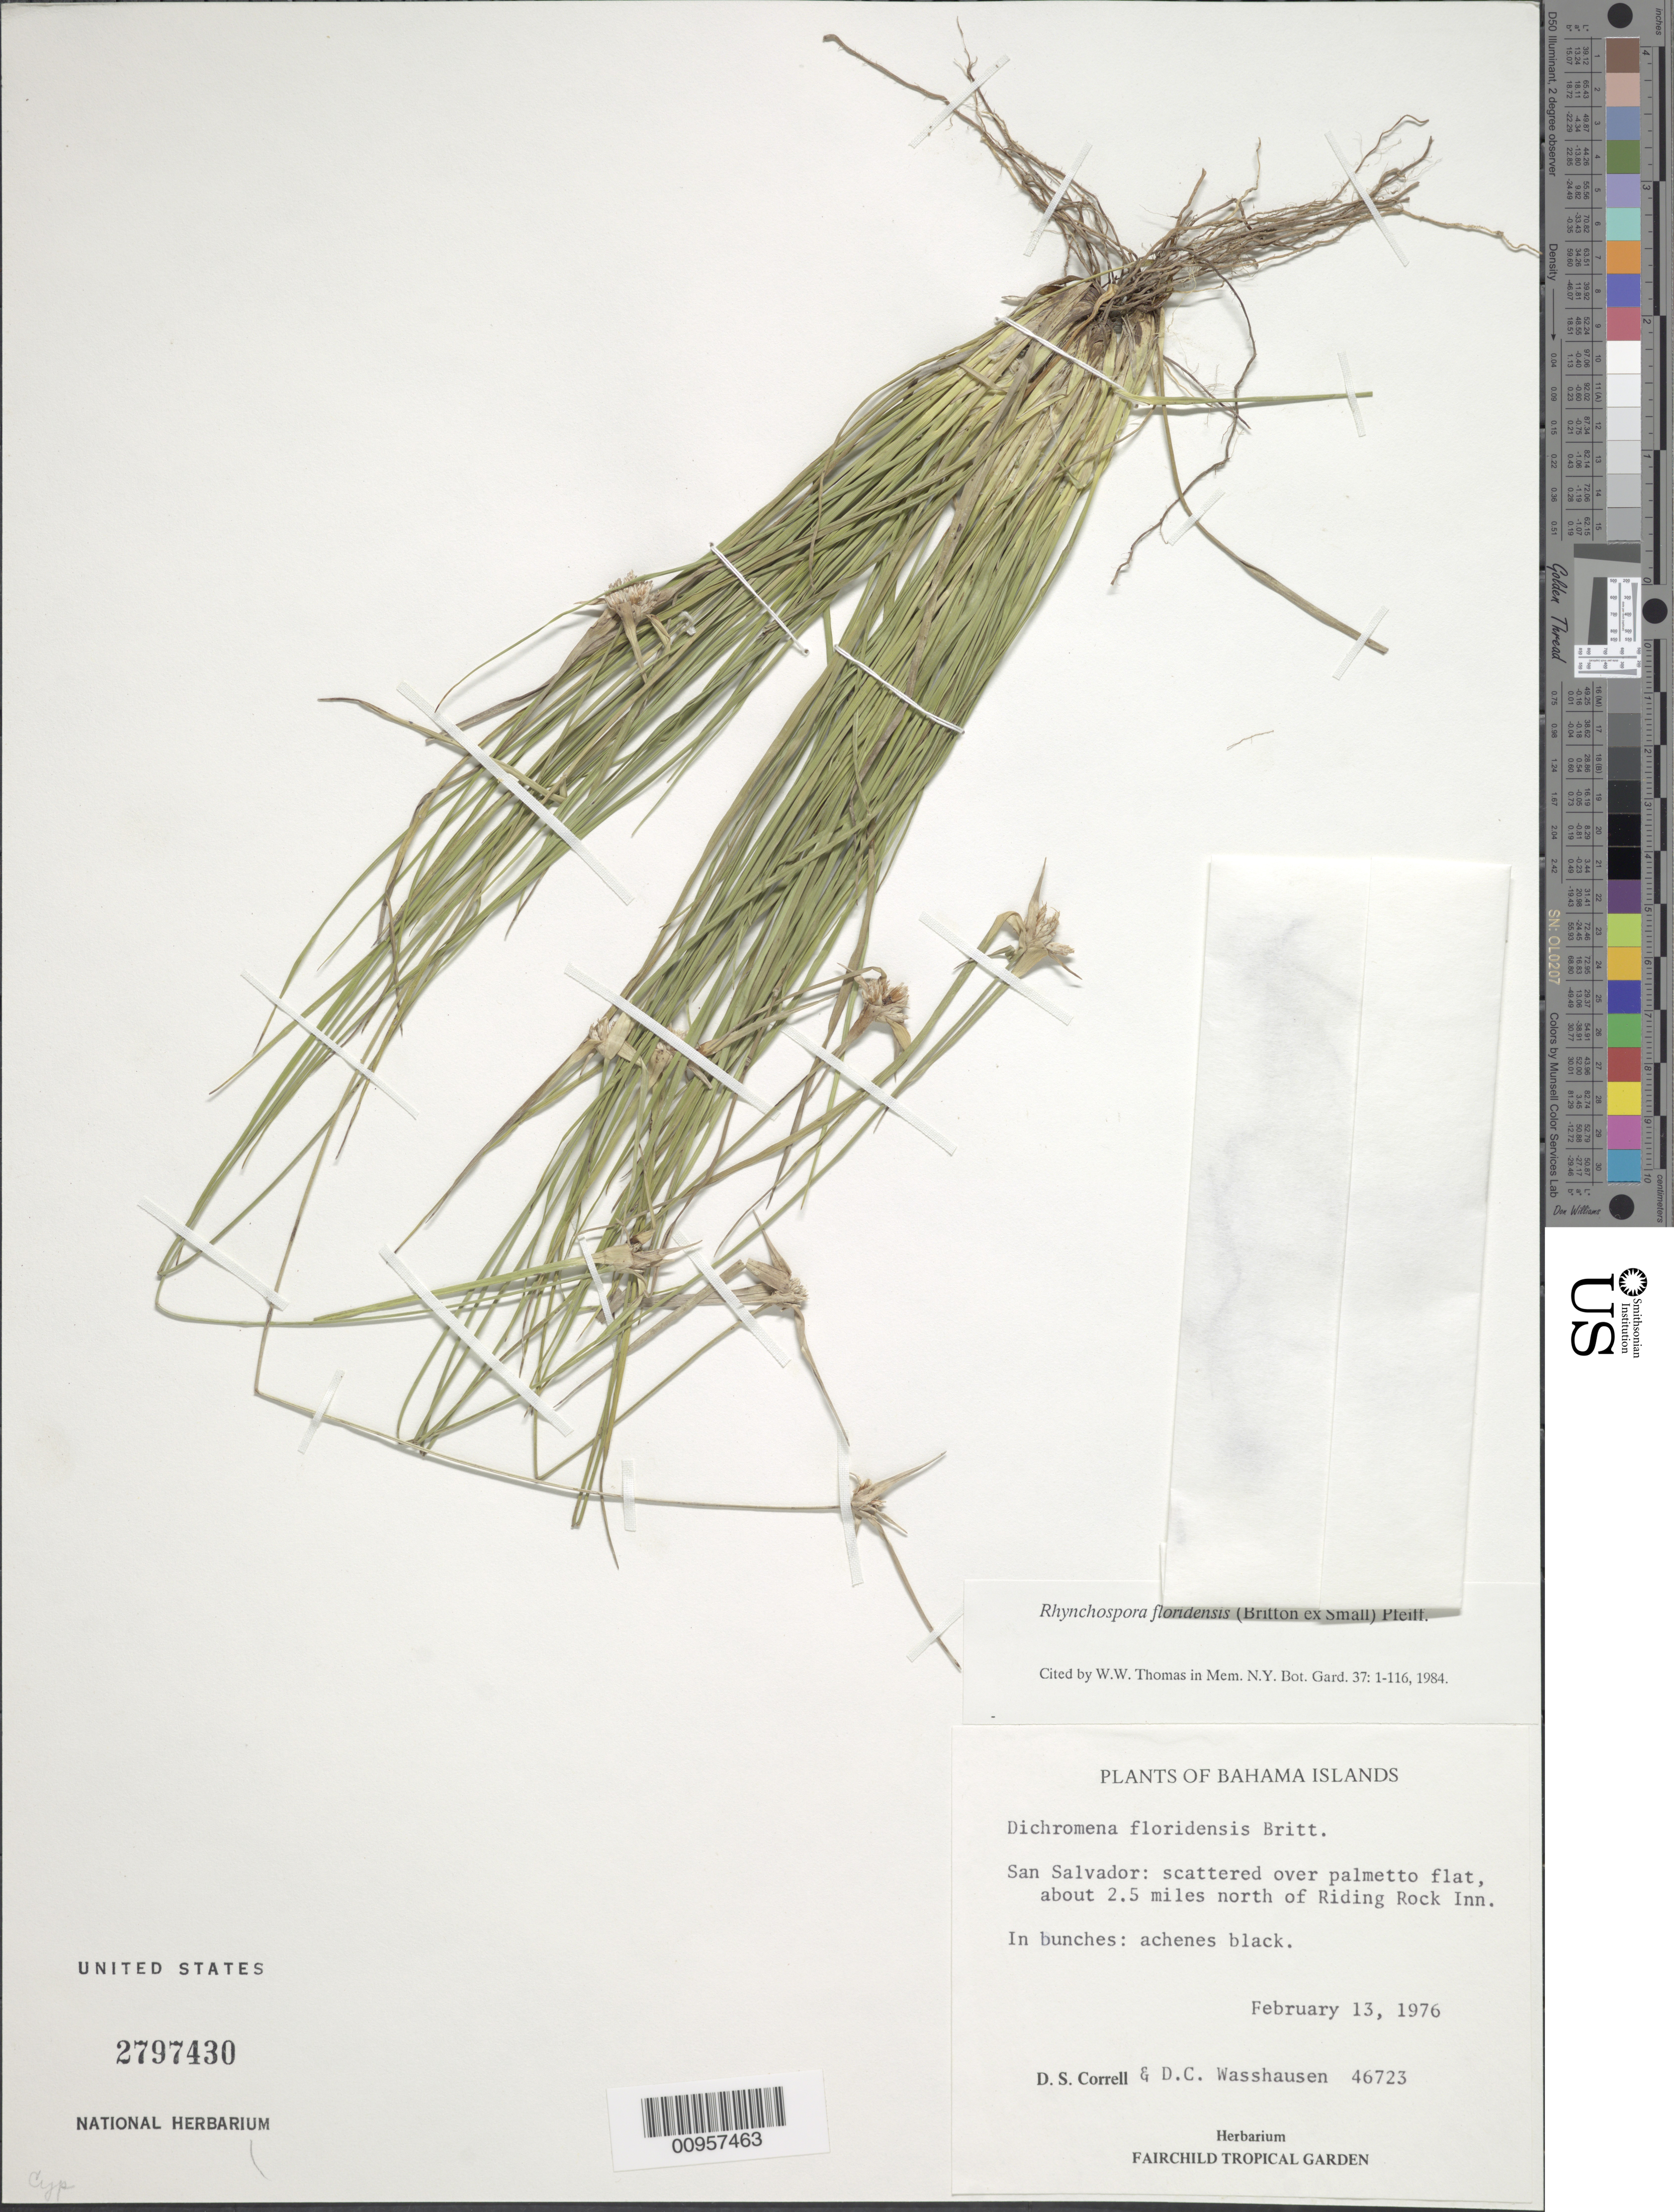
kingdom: Plantae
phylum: Tracheophyta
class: Liliopsida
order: Poales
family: Cyperaceae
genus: Rhynchospora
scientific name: Rhynchospora floridensis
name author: (Britton ex Small) H. Pfeiff.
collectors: D. S. Correll & D. C. Wasshausen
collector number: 46723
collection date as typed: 13 Feb 1976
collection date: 1976-02-13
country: Bahamas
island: San Salvador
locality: Aabout 2.5 miles N of Riding Rock Inn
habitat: Scattered over palmetto flat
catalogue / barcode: US 2797430